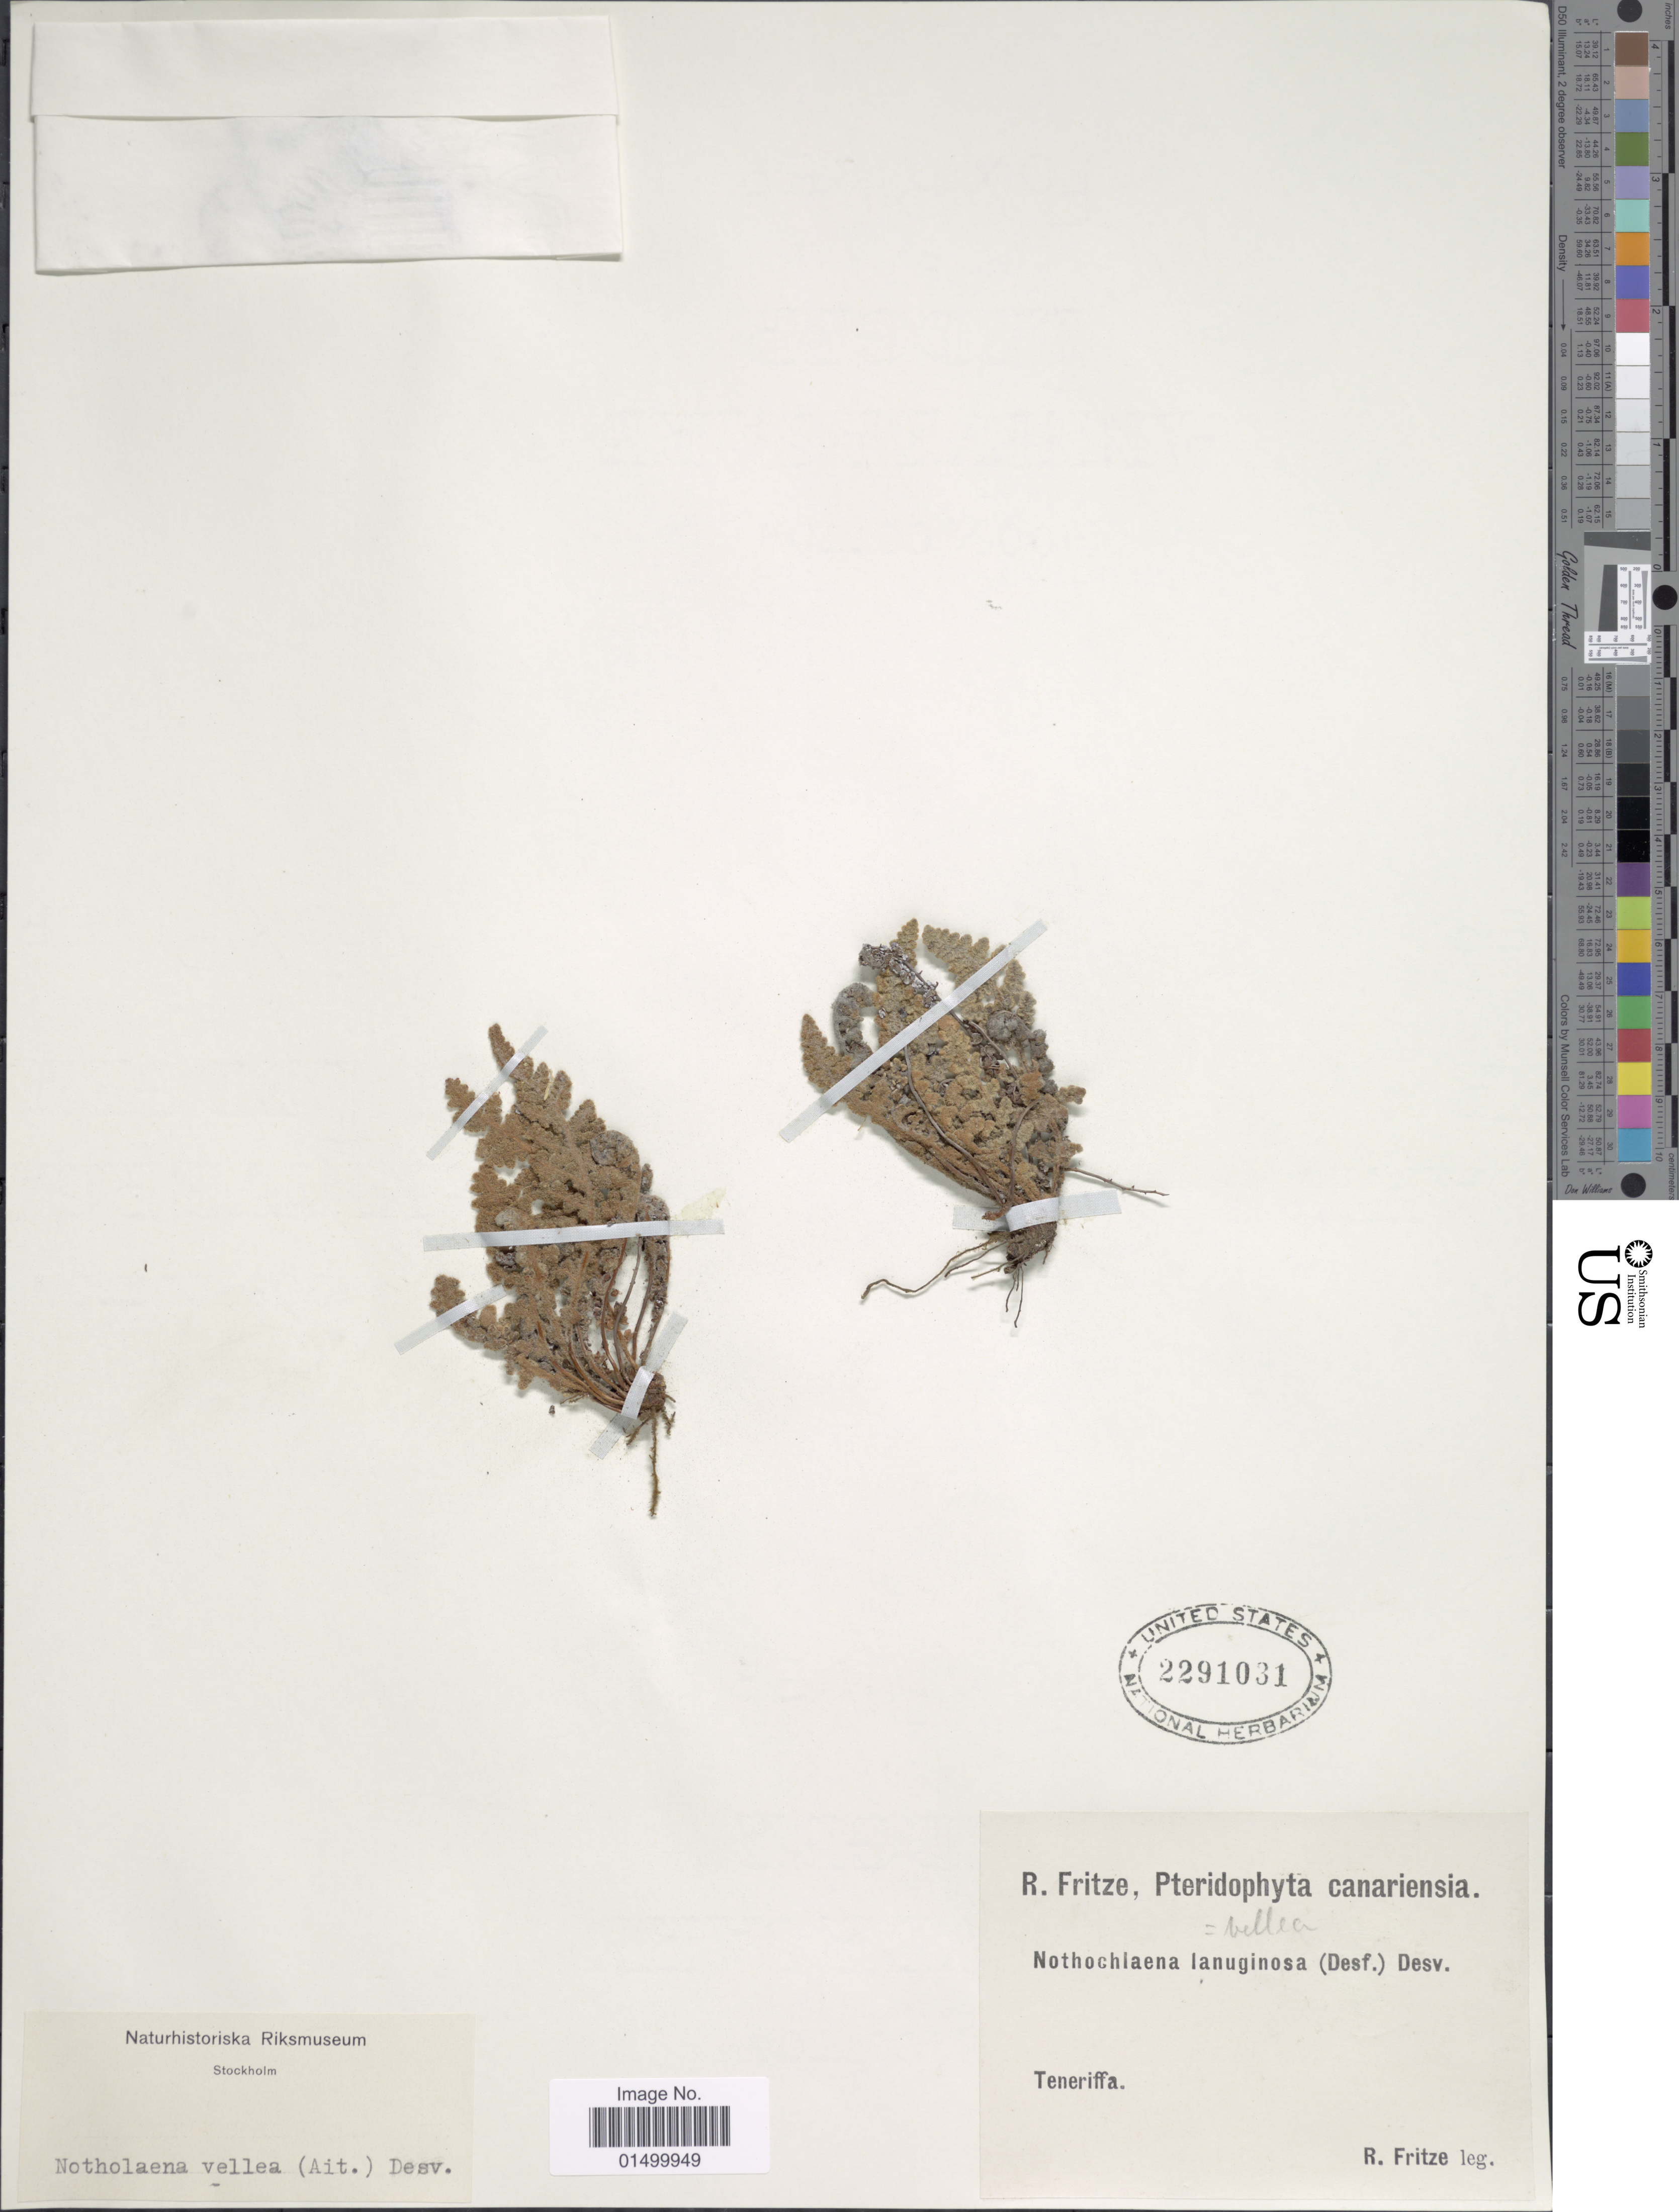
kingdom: Plantae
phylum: Tracheophyta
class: Polypodiopsida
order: Polypodiales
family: Pteridaceae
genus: Cheilanthes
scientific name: Cheilanthes lanuginosa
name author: Nutt.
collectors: R. Fritze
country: Spain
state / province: Canarias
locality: Teneriffa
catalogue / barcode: US 2291031